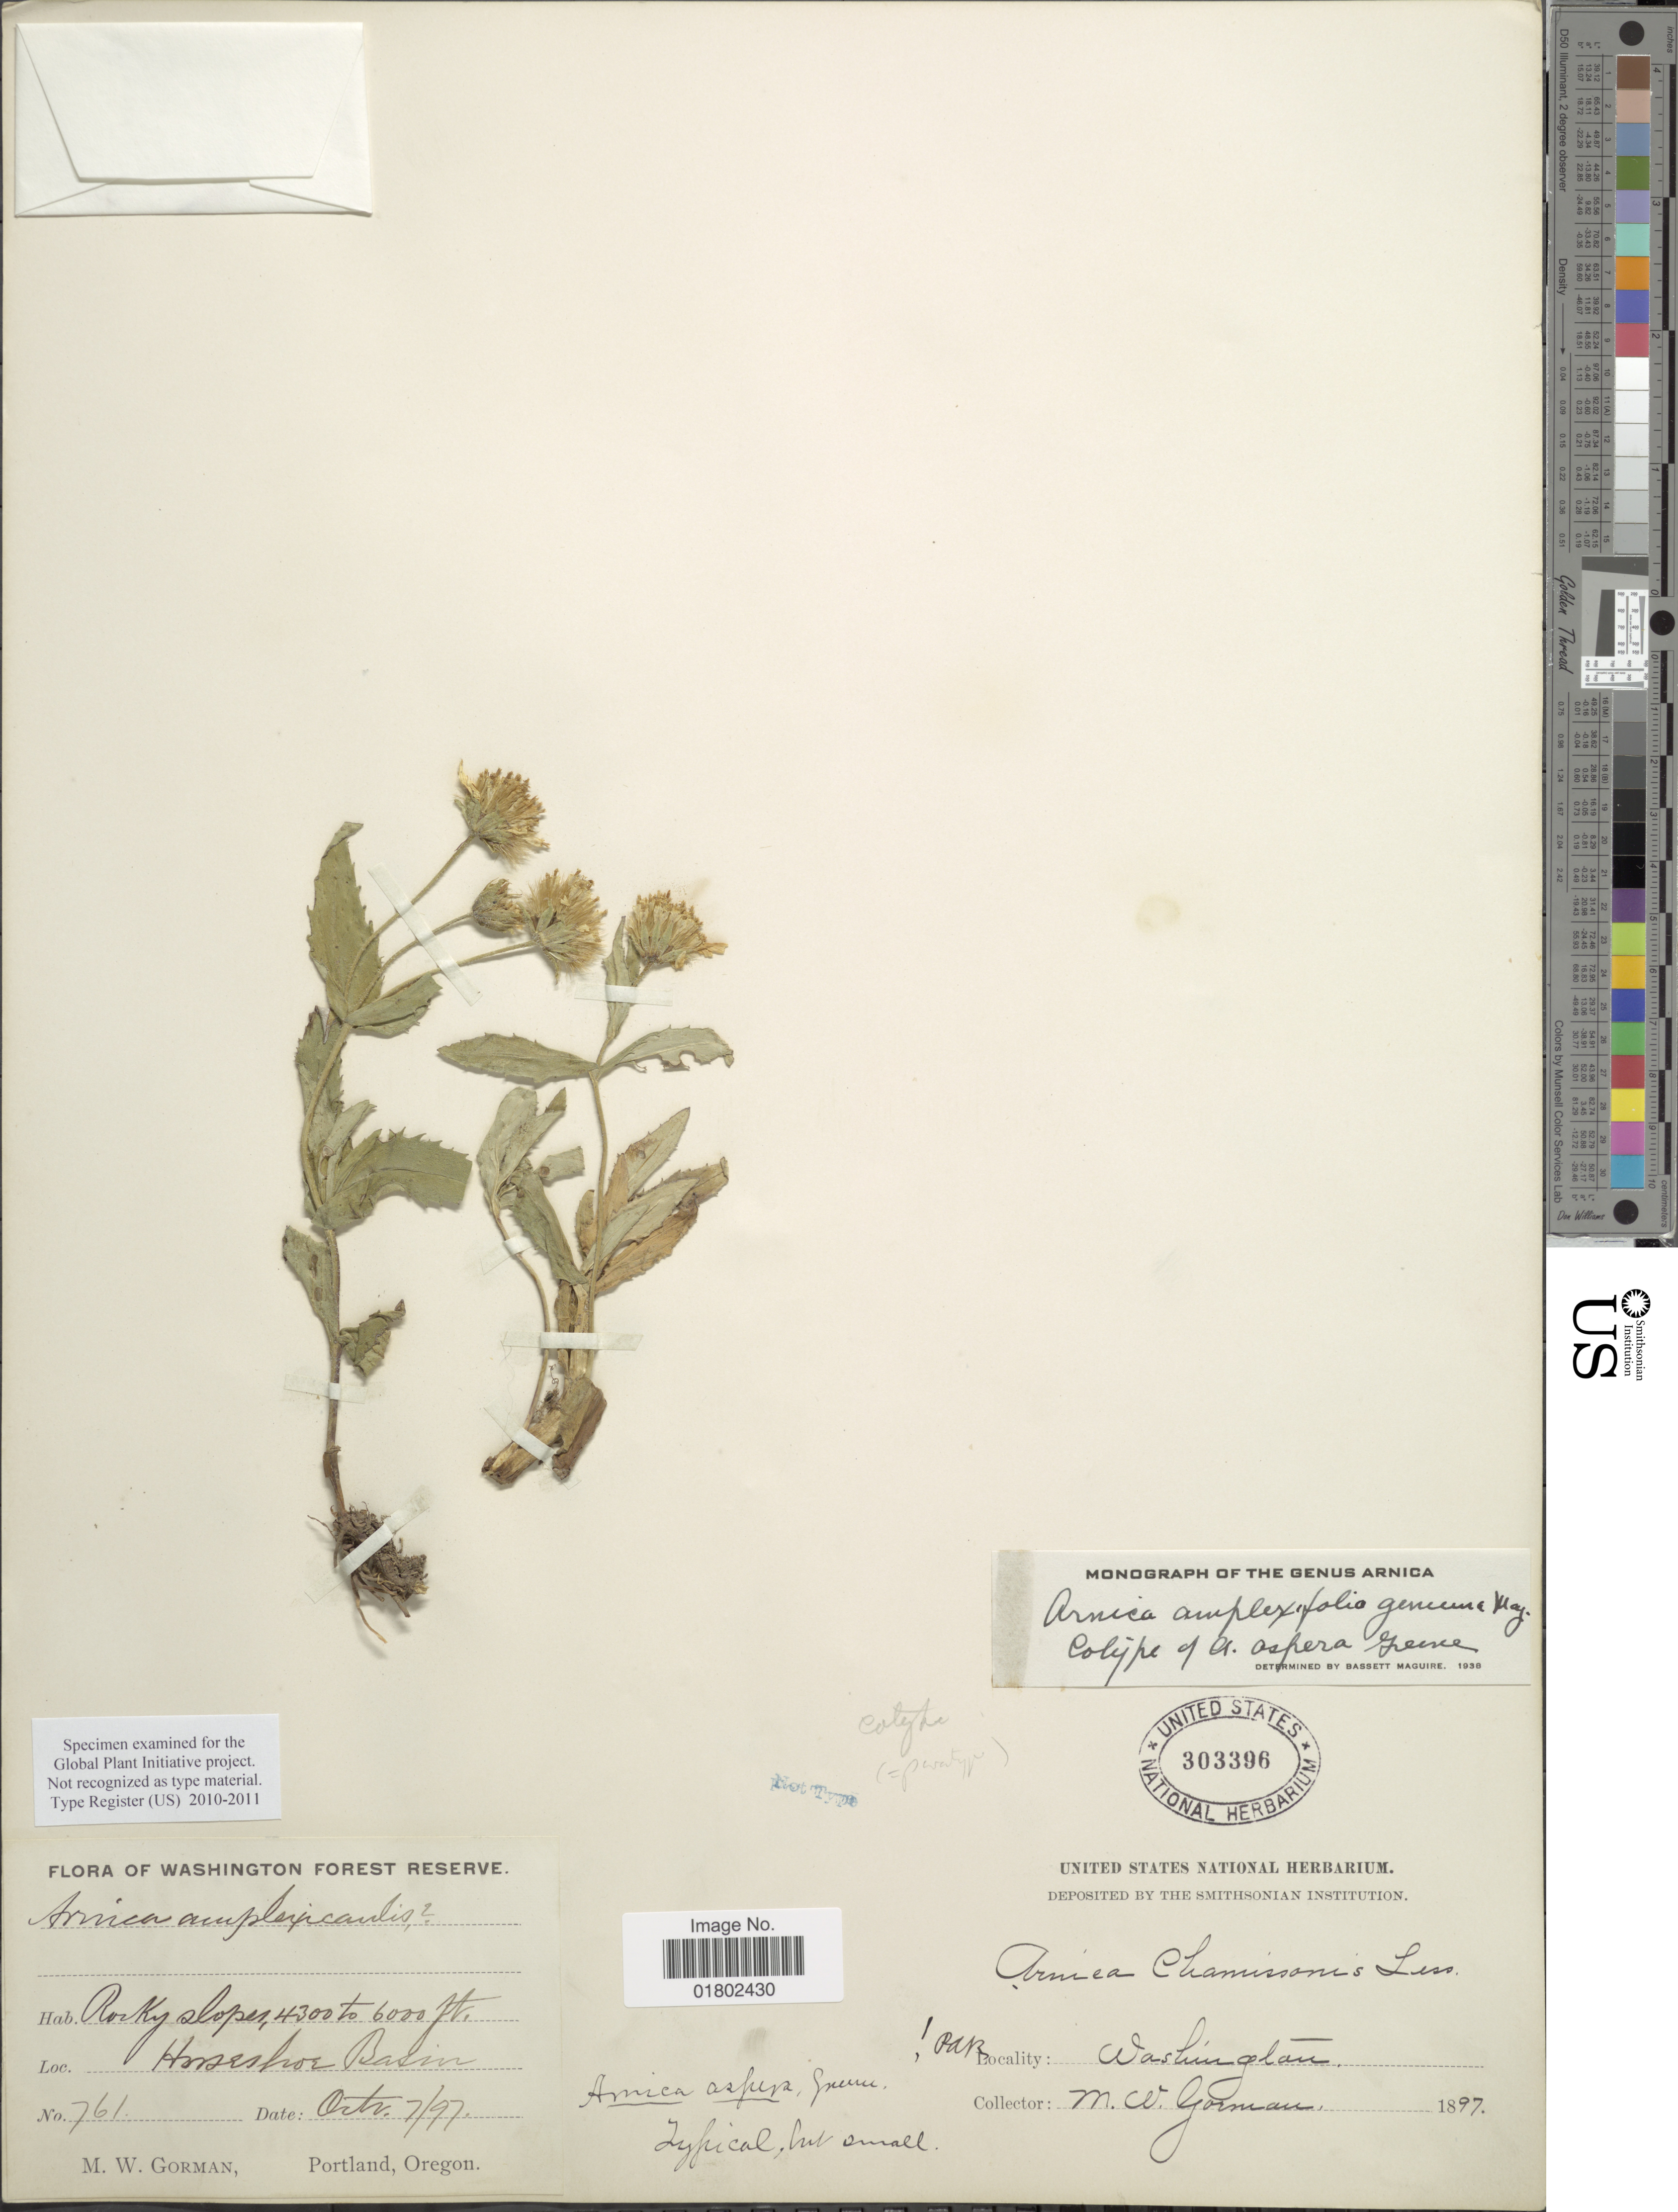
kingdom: Plantae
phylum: Tracheophyta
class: Magnoliopsida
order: Asterales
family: Asteraceae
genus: Arnica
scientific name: Arnica amplexifolia subsp. genuina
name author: Maguire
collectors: M. W. Gorman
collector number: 761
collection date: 1897-10-07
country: United States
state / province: Washington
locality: Rocky slopes, Horseshoe Basin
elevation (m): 1311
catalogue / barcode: US 303396